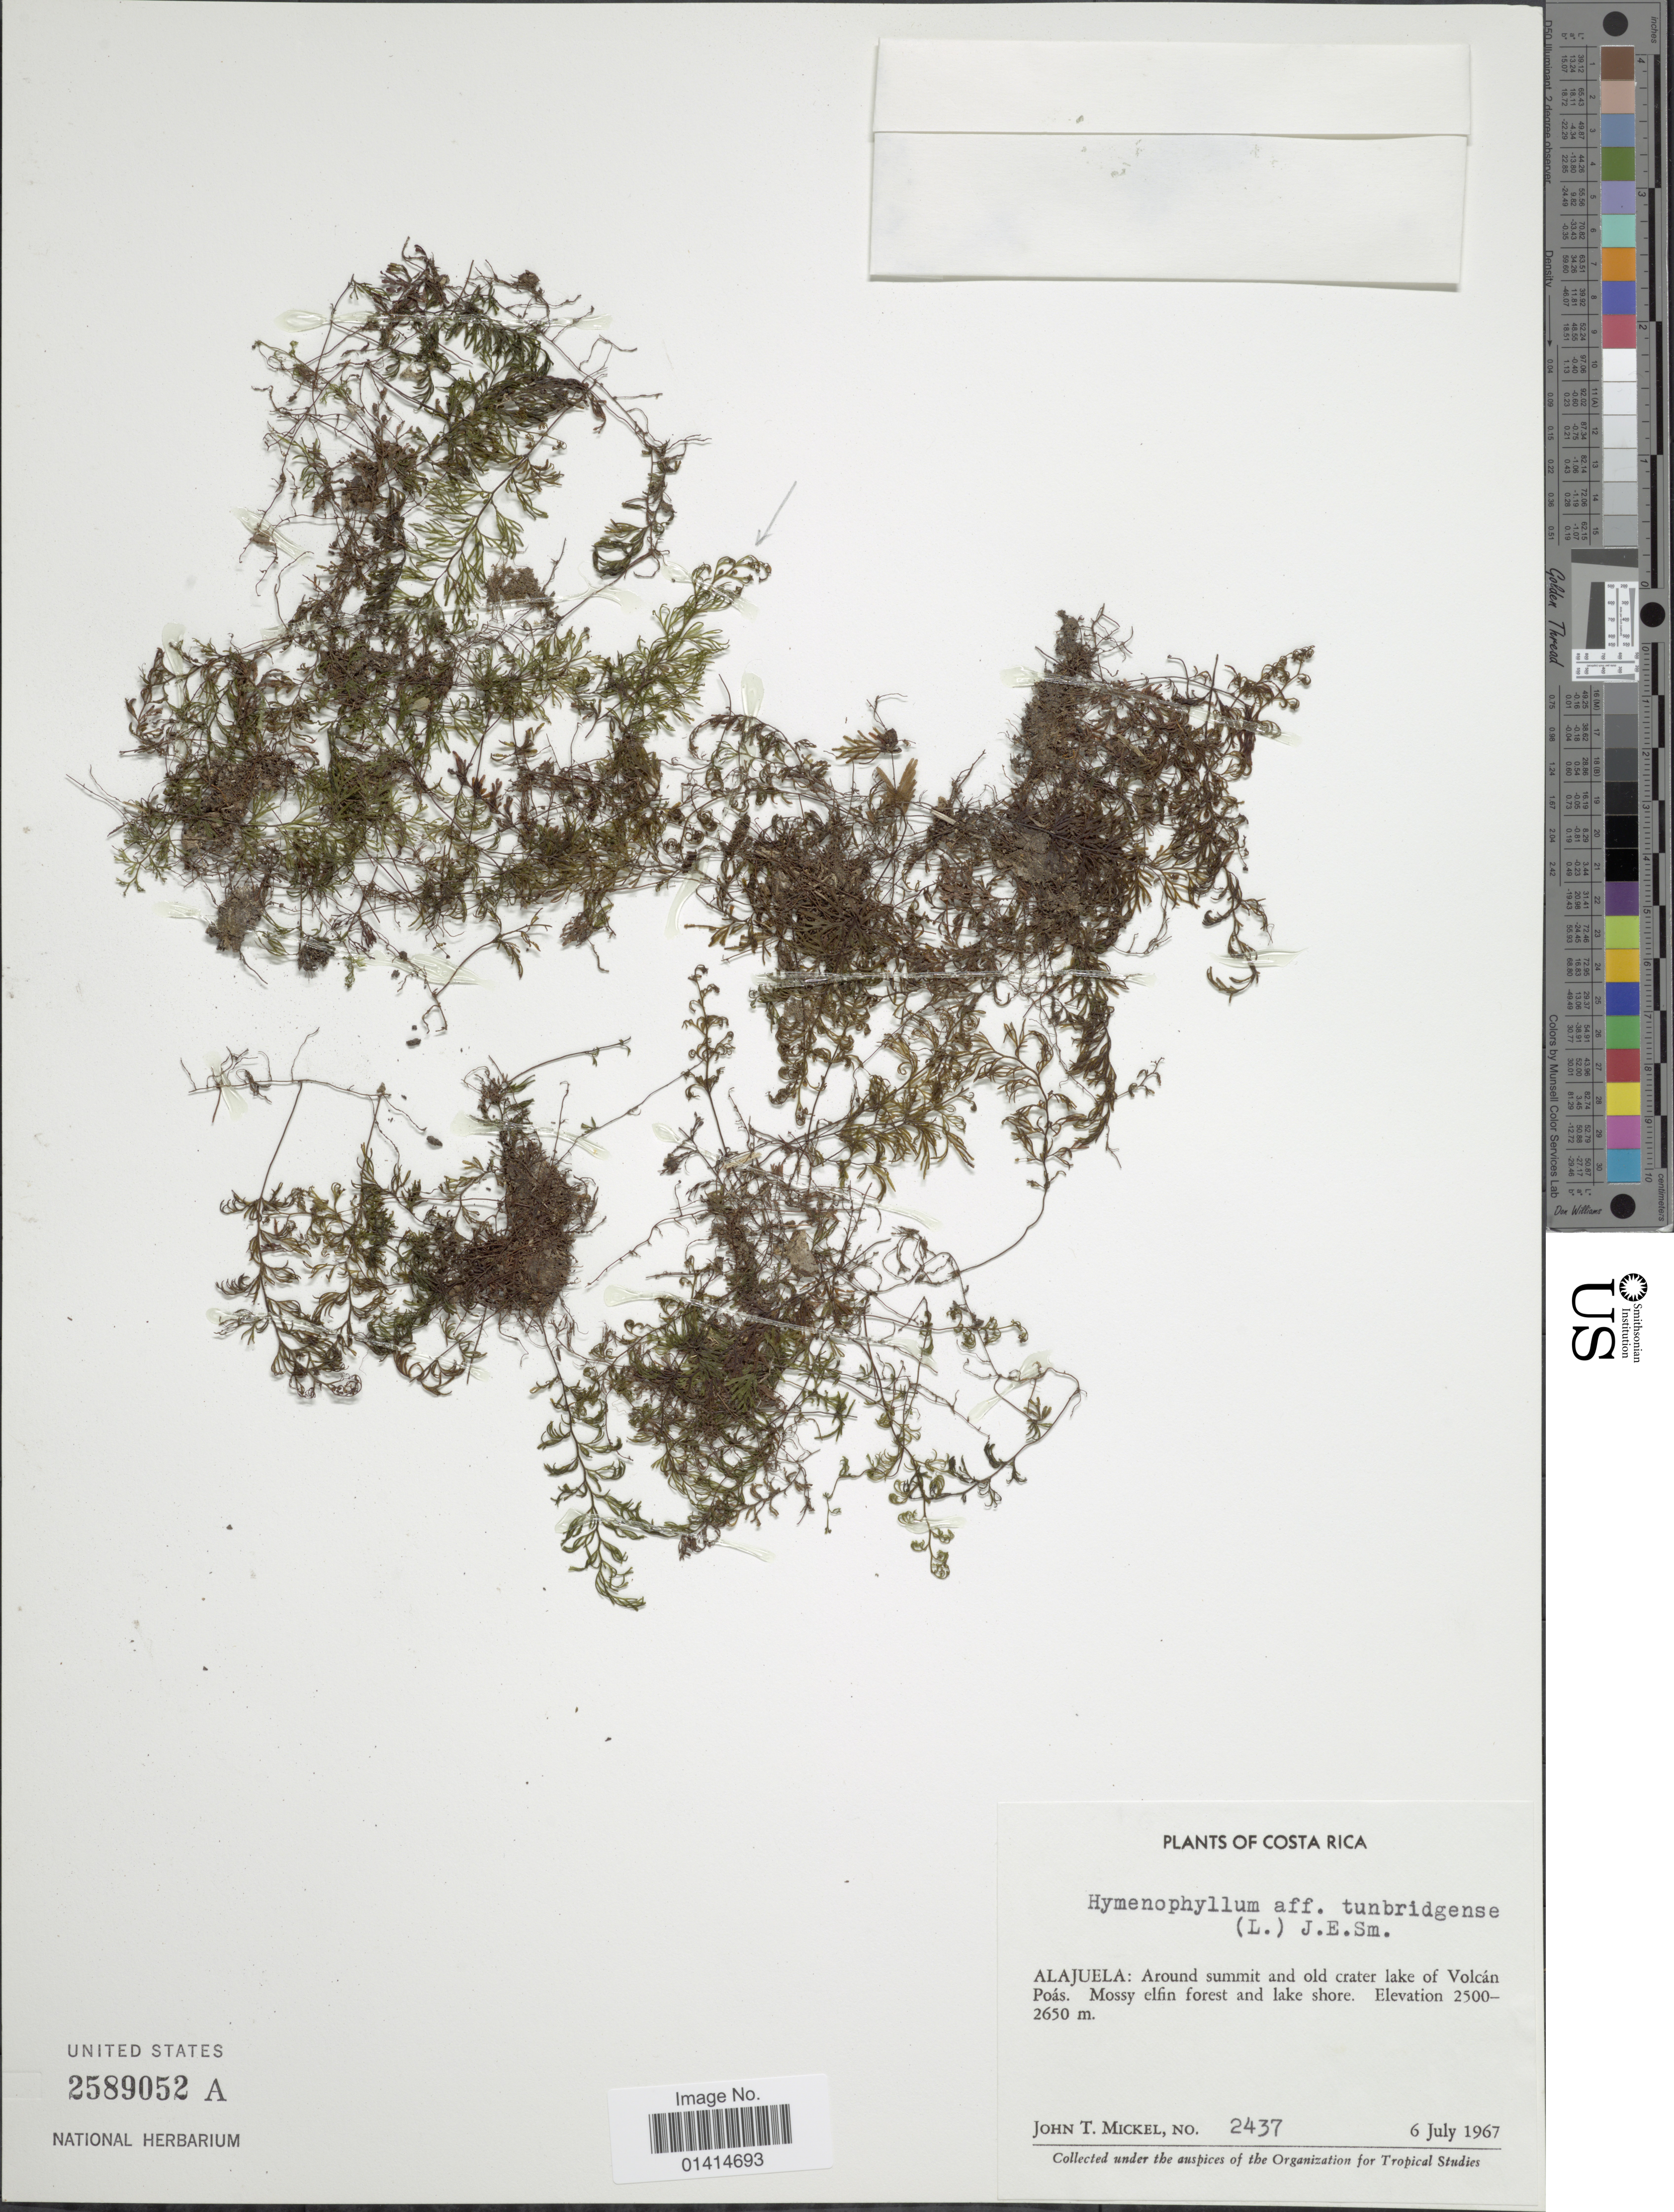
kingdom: Plantae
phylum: Tracheophyta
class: Polypodiopsida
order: Hymenophyllales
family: Hymenophyllaceae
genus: Hymenophyllum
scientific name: Hymenophyllum tunbrigense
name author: (L.) Small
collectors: J. T. Mickel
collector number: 2437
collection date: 1967-07-06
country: Costa Rica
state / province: Alajuela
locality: Around summit and old crater lake of Volcan Poás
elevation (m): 2500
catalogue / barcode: US 2589052A